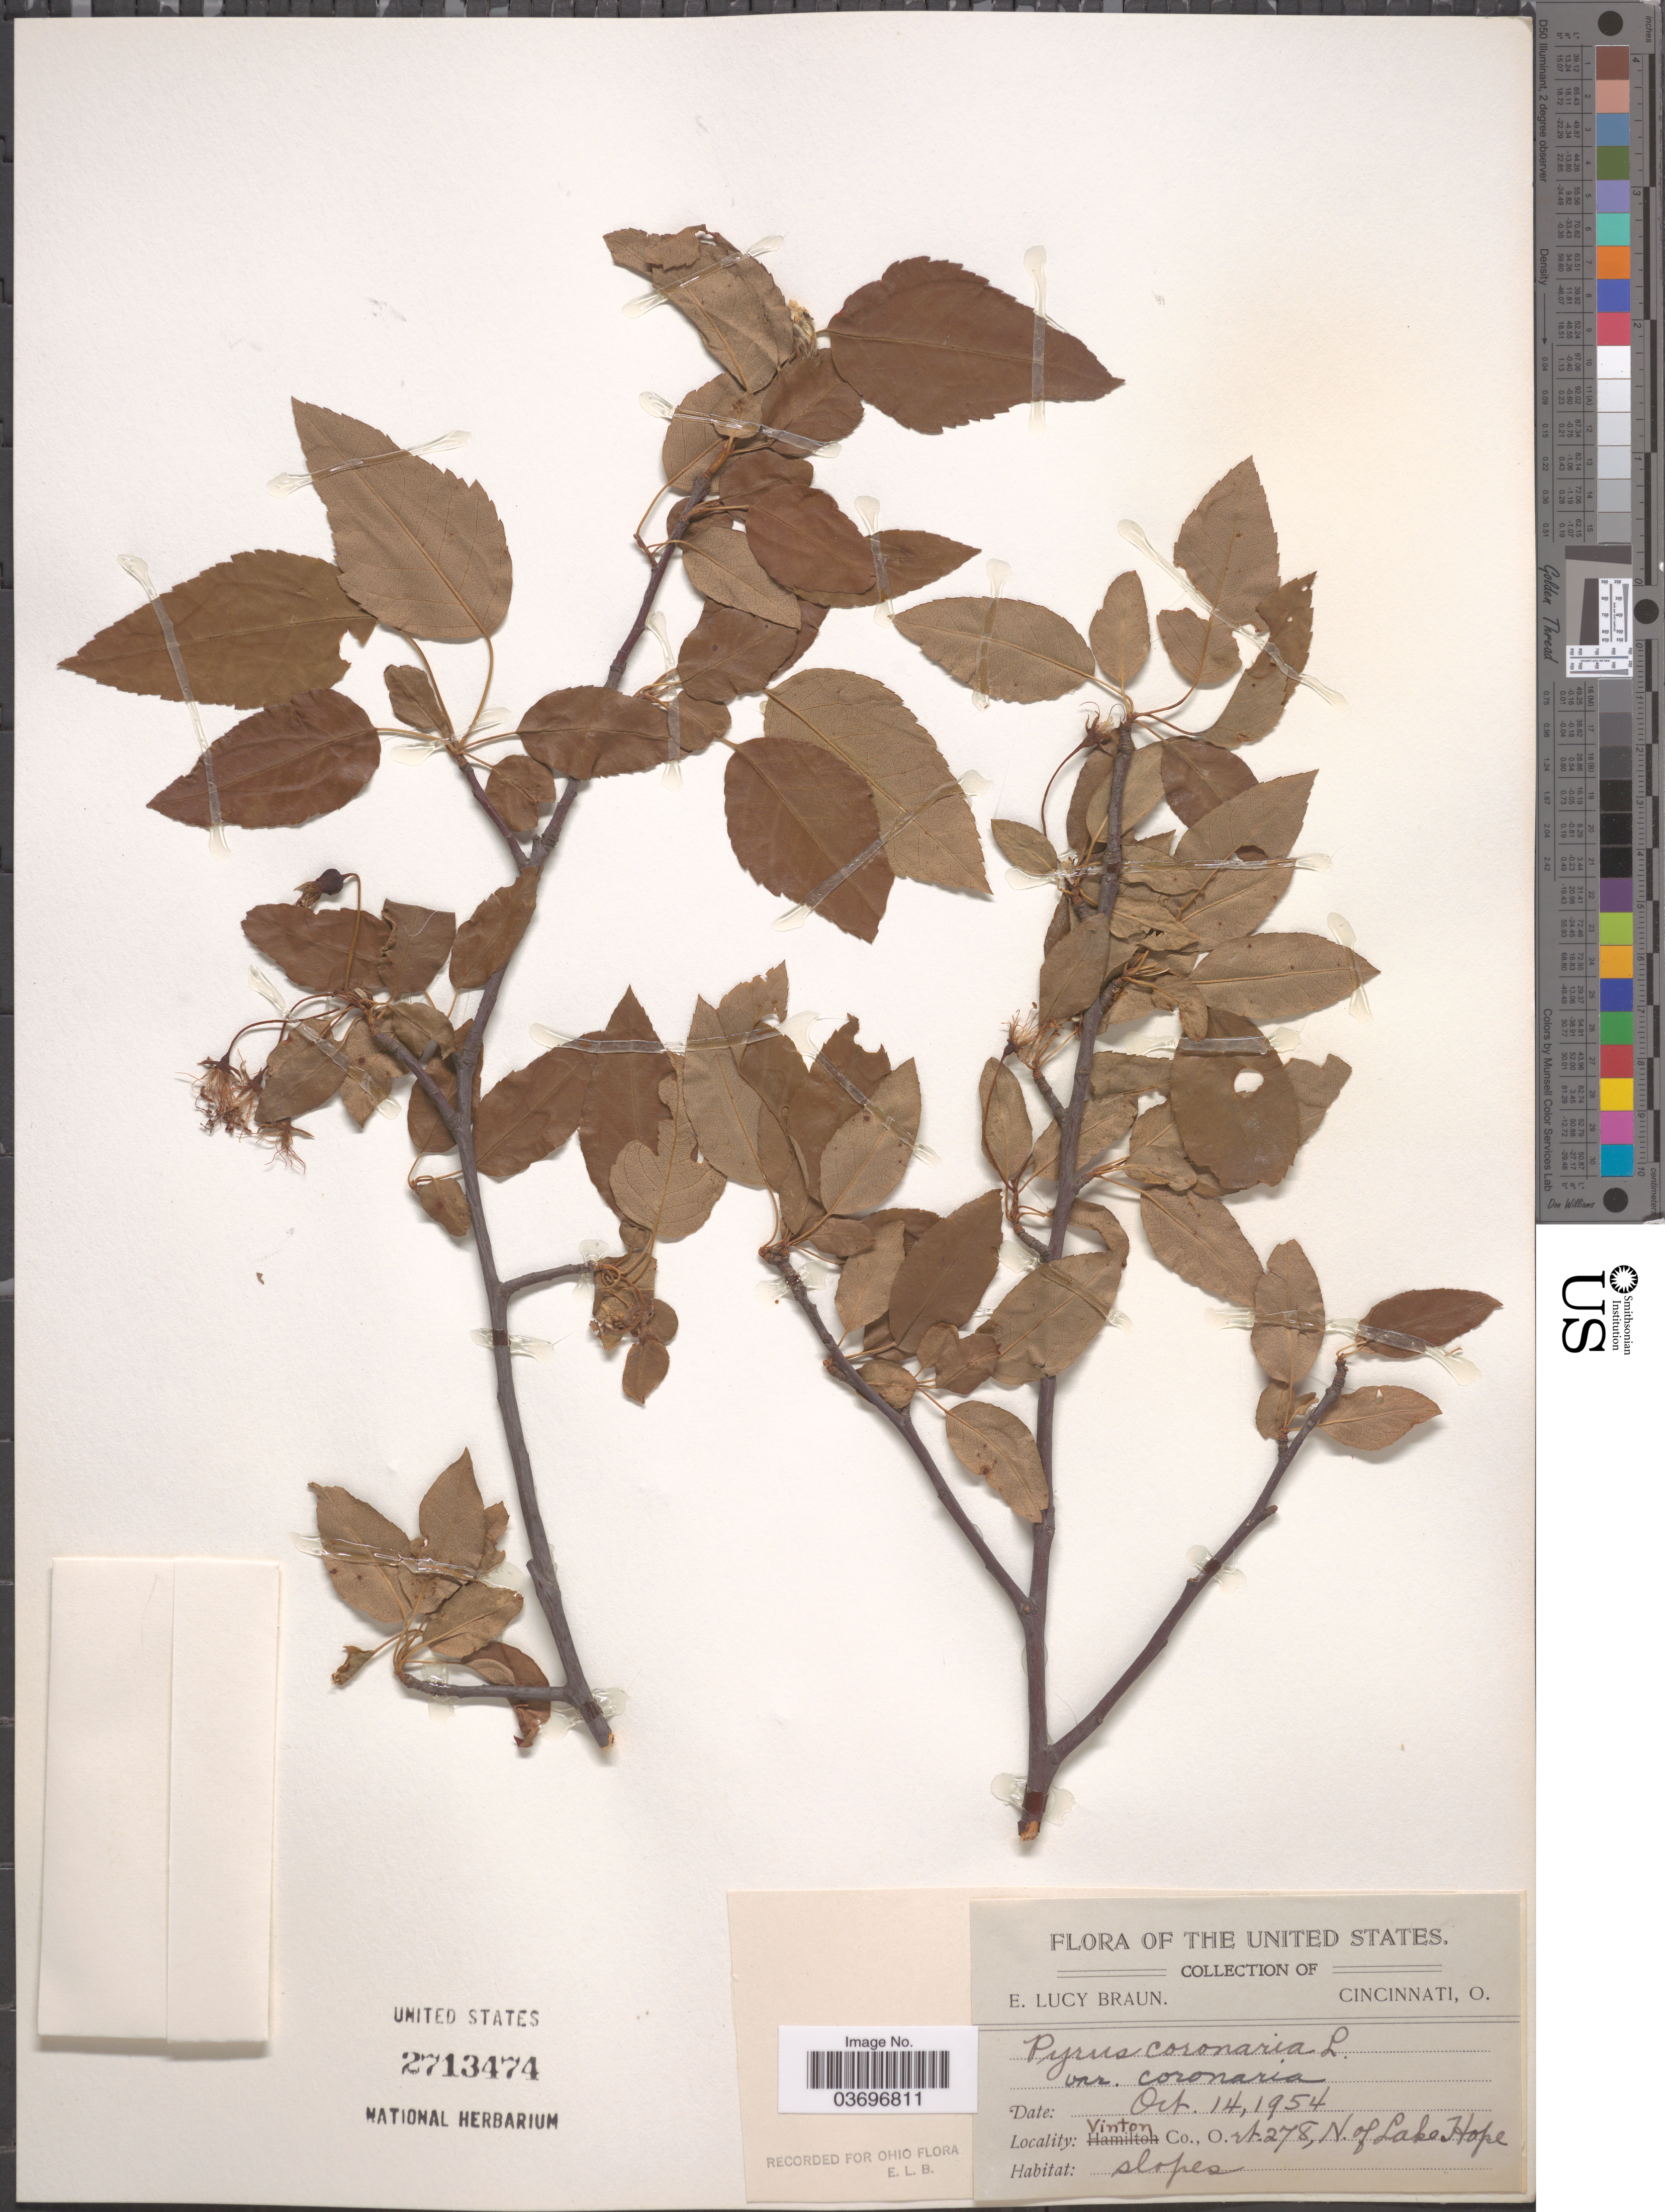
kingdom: Plantae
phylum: Tracheophyta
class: Magnoliopsida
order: Rosales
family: Rosaceae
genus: Malus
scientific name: Malus coronaria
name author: (L.) Mill.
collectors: E. L. Braun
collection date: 1954-10-14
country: United States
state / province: Ohio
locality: Vinton Co. rt. 278, N. of Lake Hope.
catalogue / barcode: US 2713474